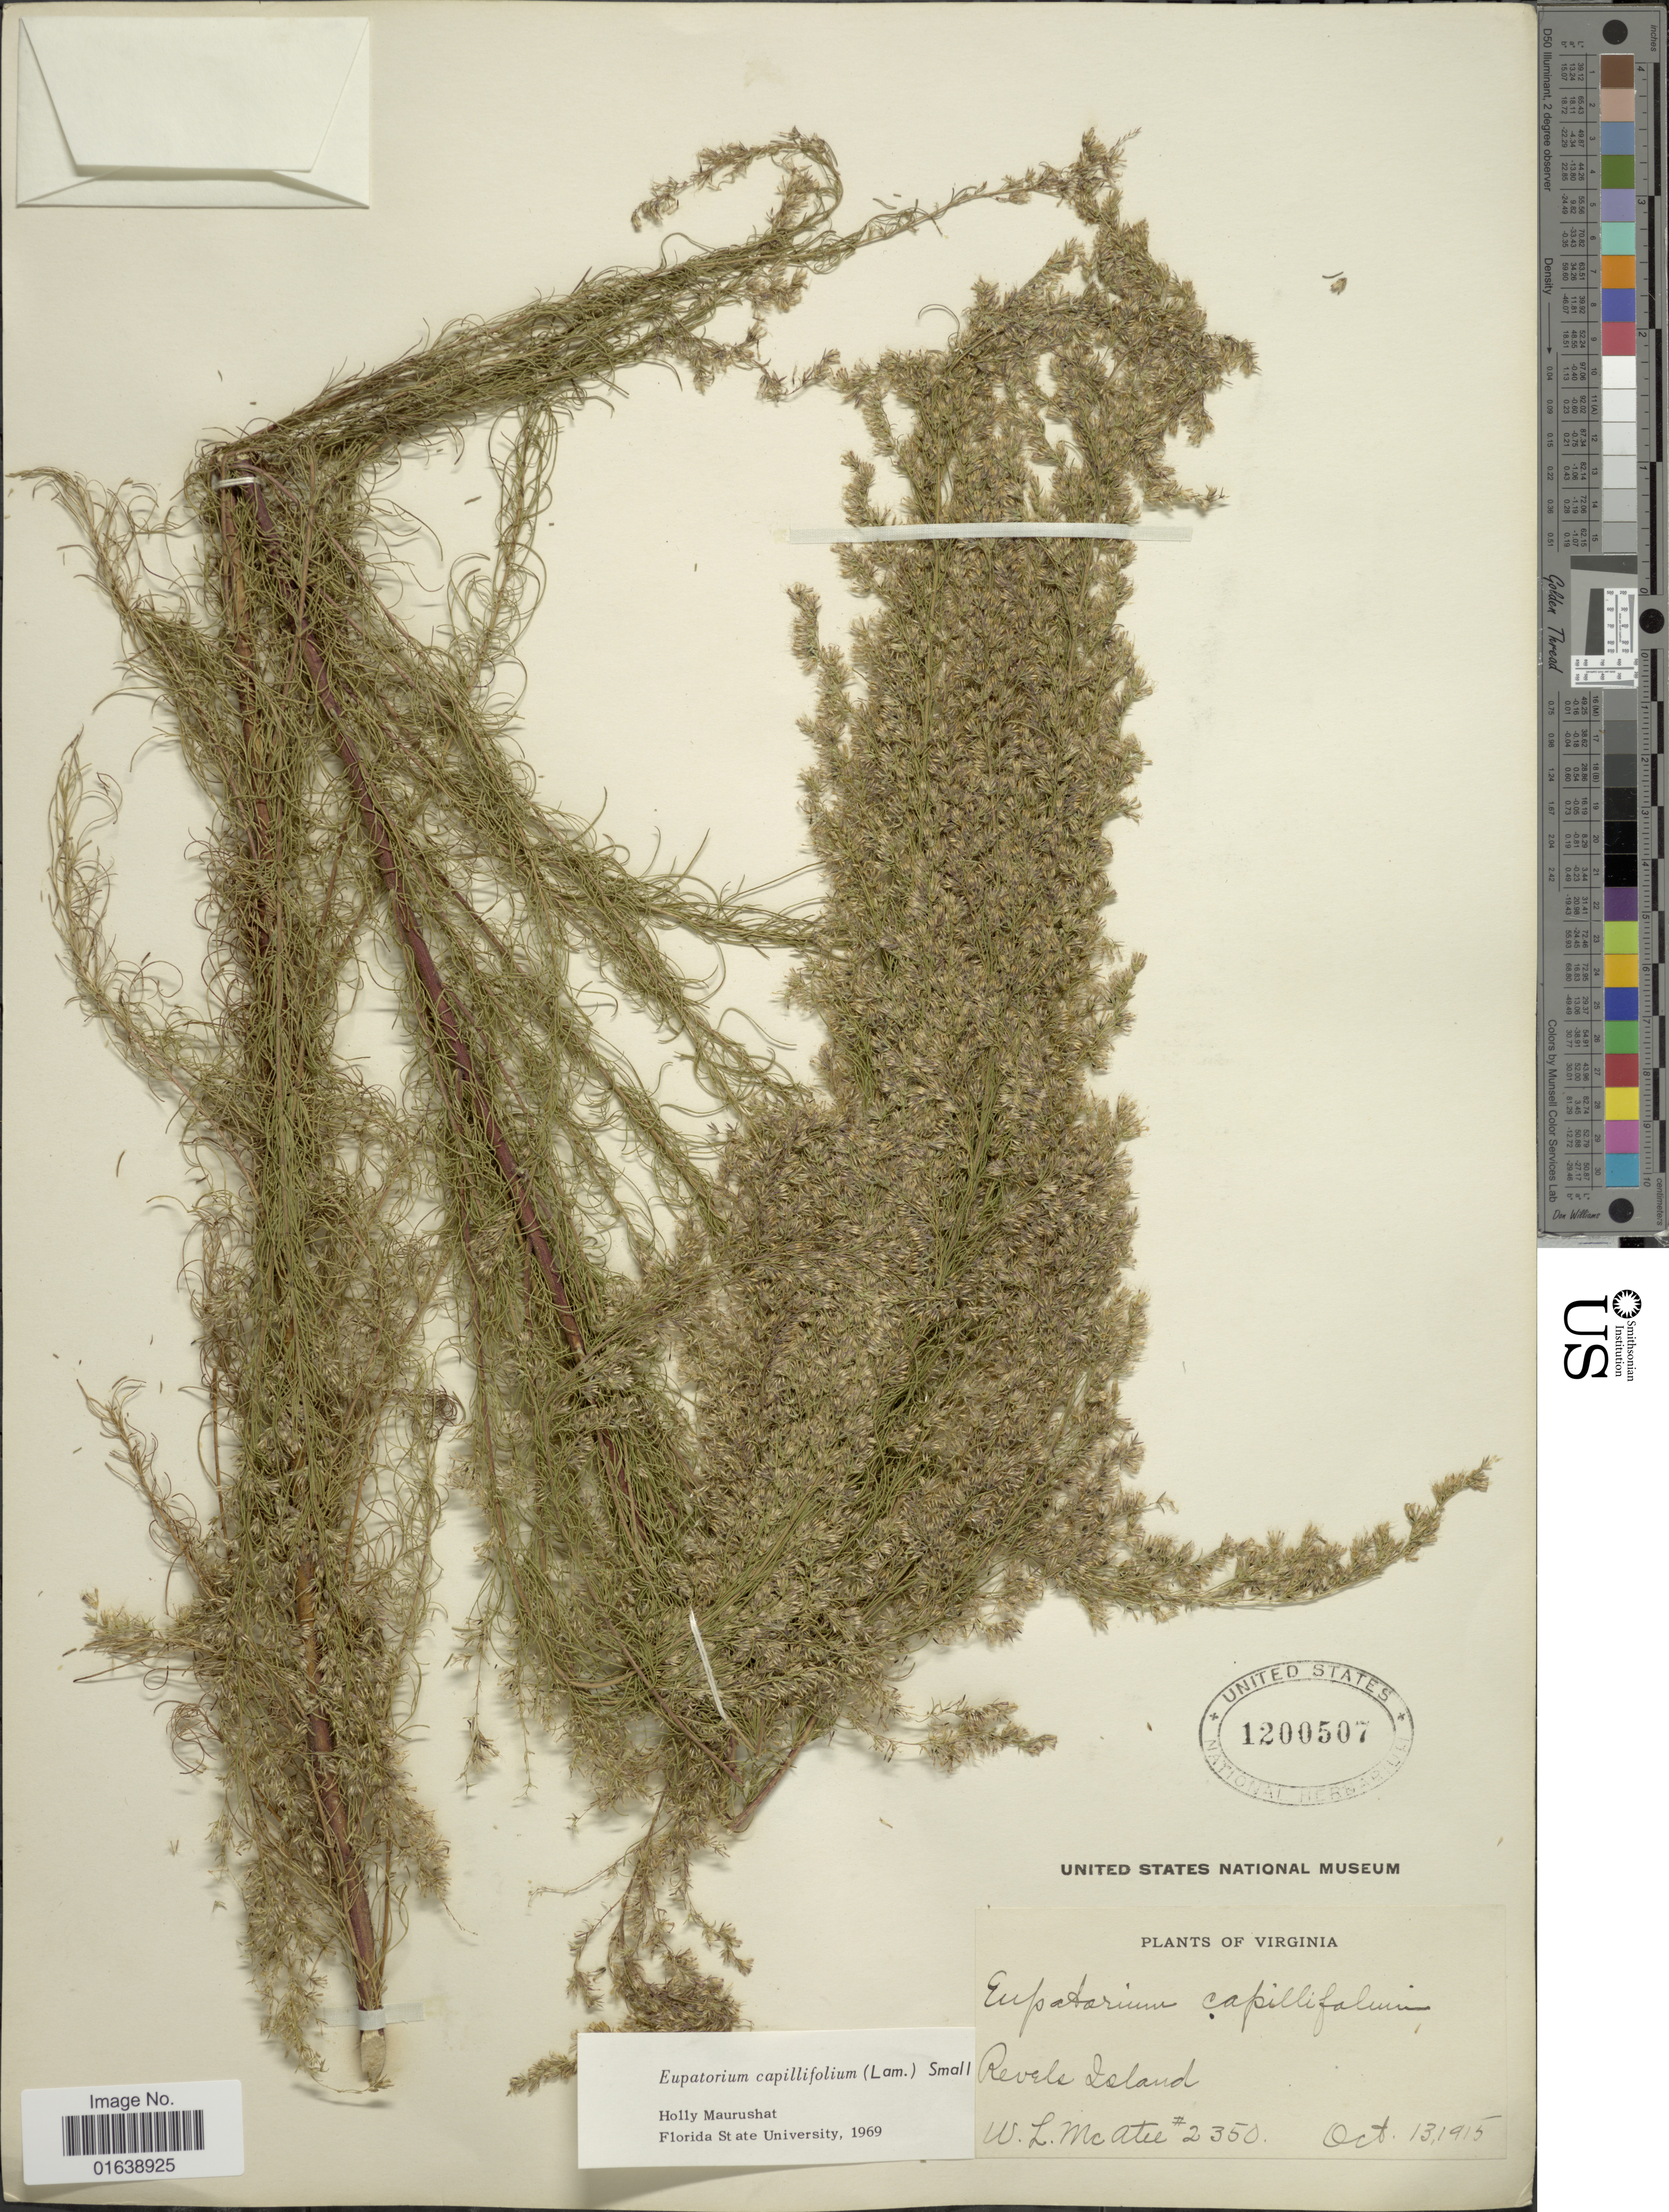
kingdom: Plantae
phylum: Tracheophyta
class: Magnoliopsida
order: Asterales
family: Asteraceae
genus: Eupatorium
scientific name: Eupatorium capillifolium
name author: (Lam.) Small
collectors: W. McAtee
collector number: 2350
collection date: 1915-10-13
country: United States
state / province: Virginia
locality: Virginia. Revals Island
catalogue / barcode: US 1200507